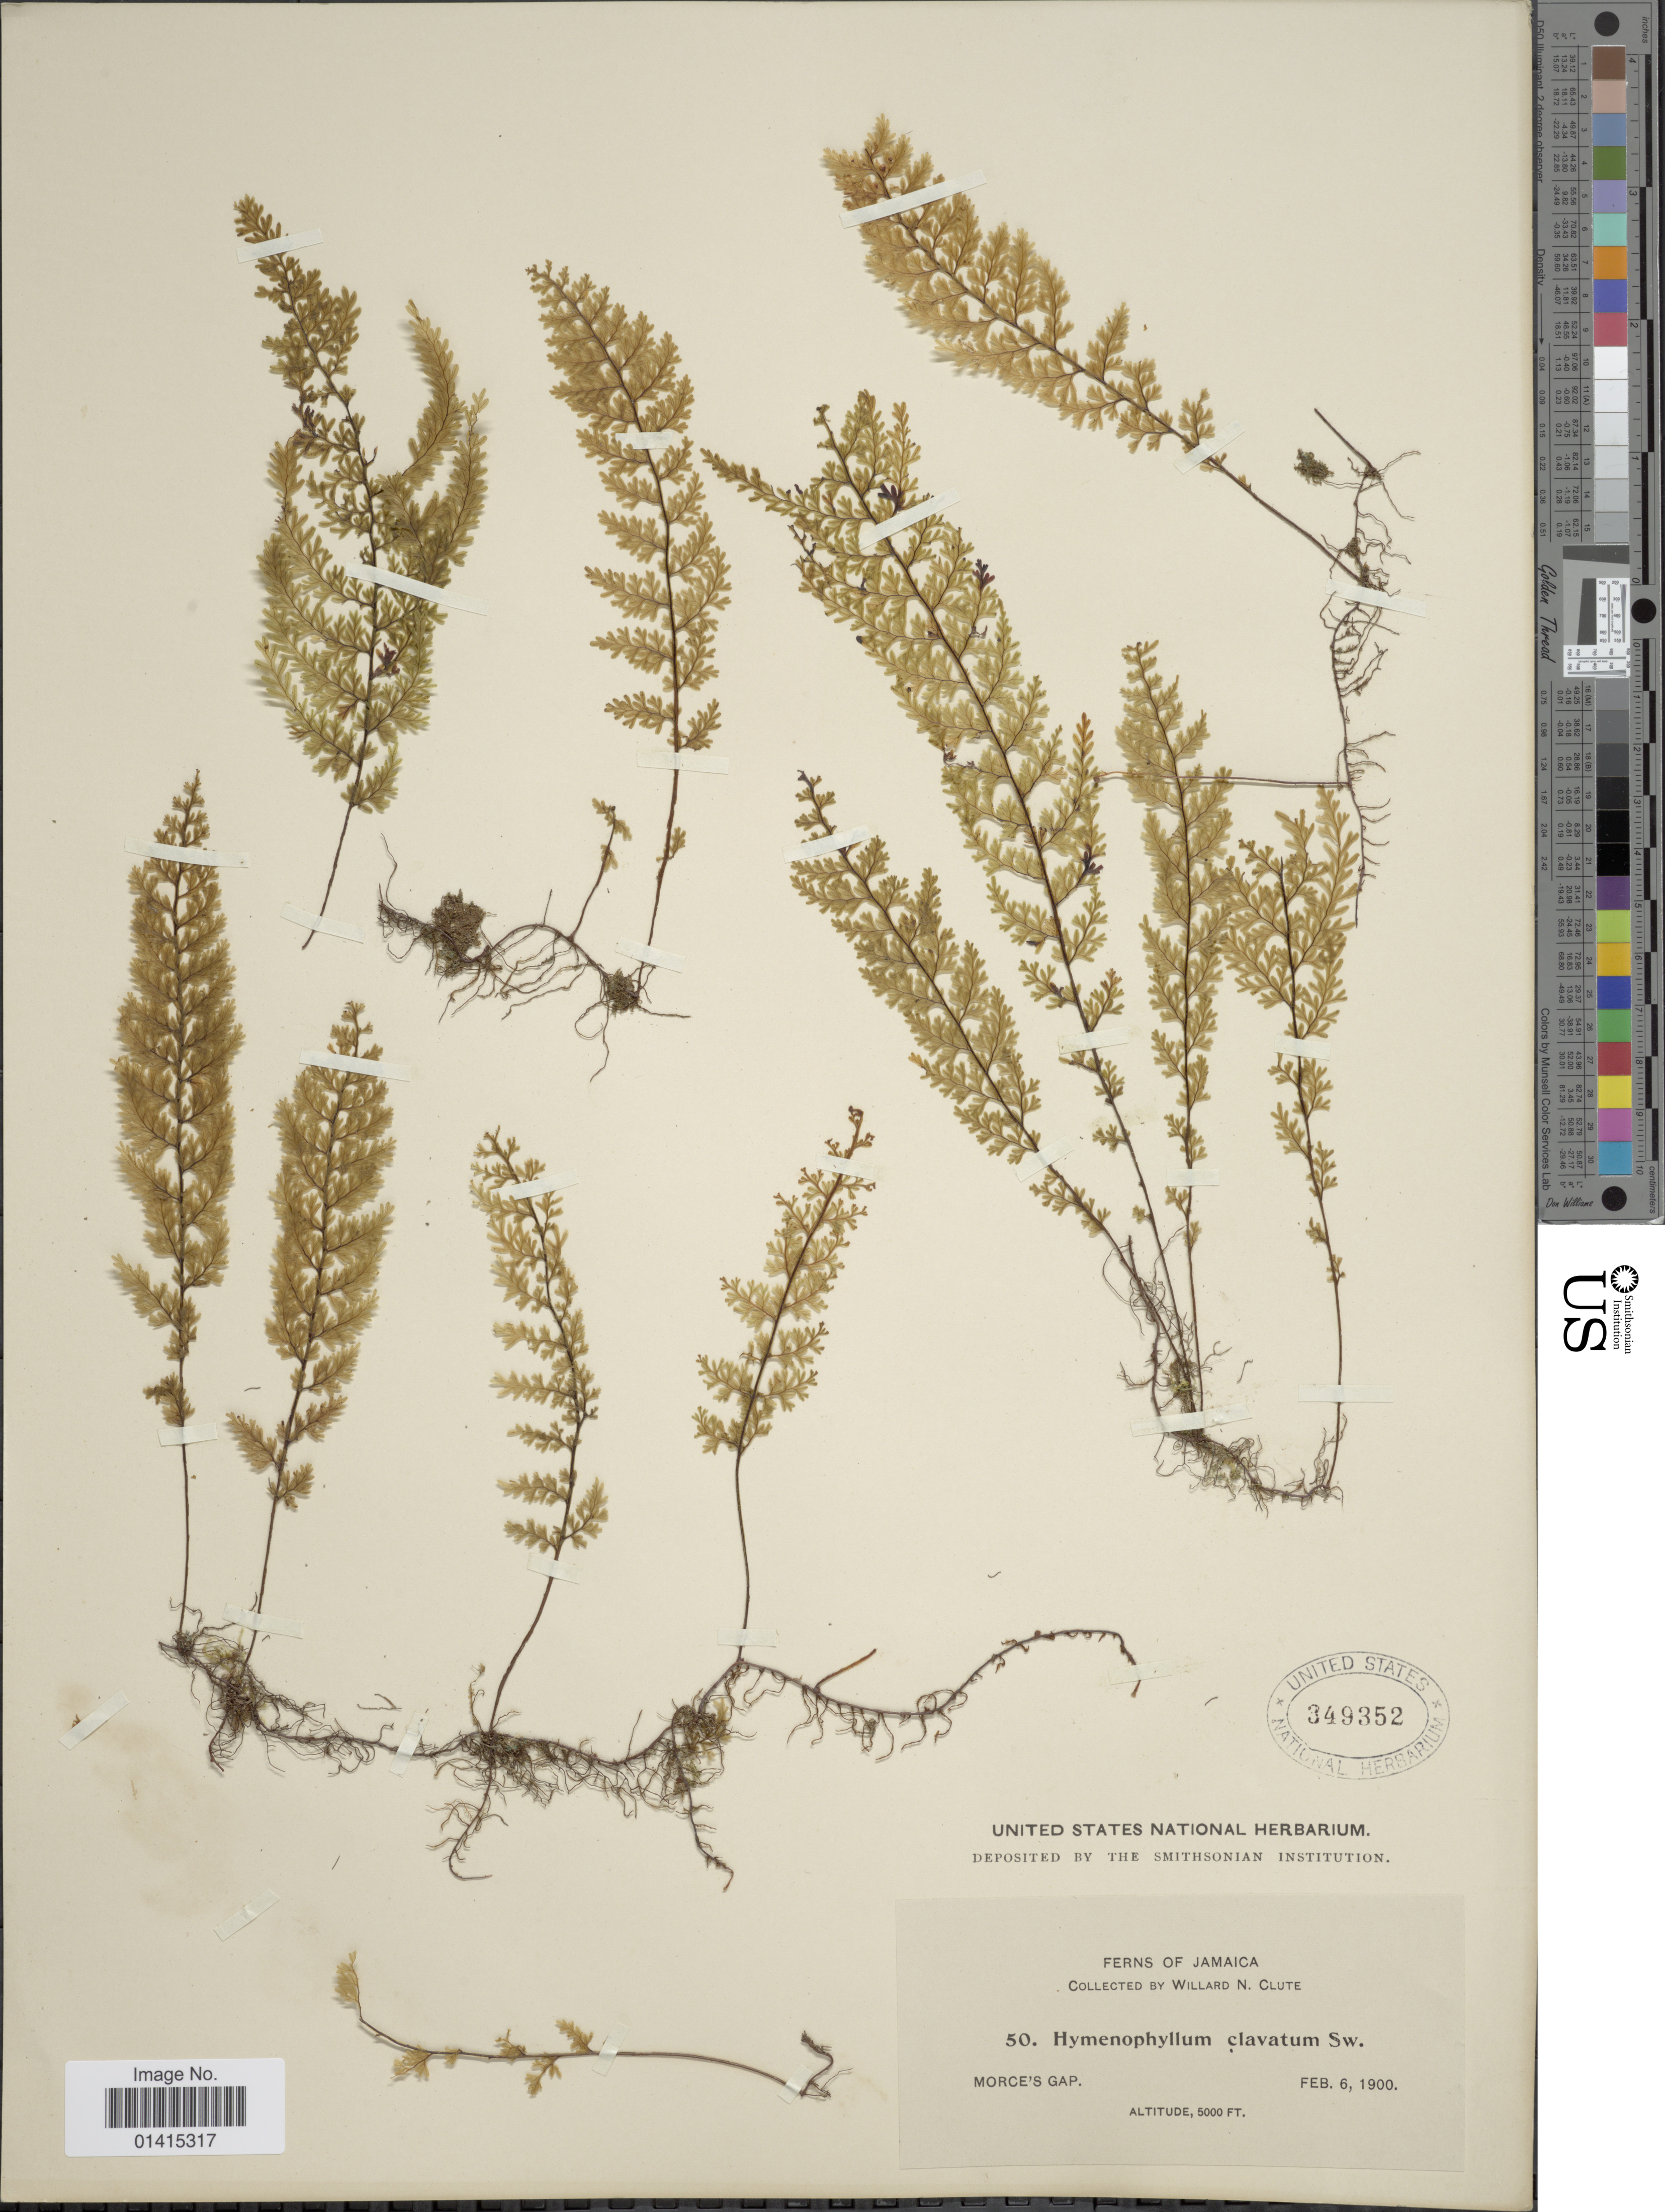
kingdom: Plantae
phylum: Tracheophyta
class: Polypodiopsida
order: Hymenophyllales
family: Hymenophyllaceae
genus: Hymenophyllum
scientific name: Hymenophyllum polyanthos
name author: (Sw.) Sw.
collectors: W. N. Clute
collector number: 50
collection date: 1900-02-06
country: Jamaica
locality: Morce's Gap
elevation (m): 1524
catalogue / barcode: US 349352